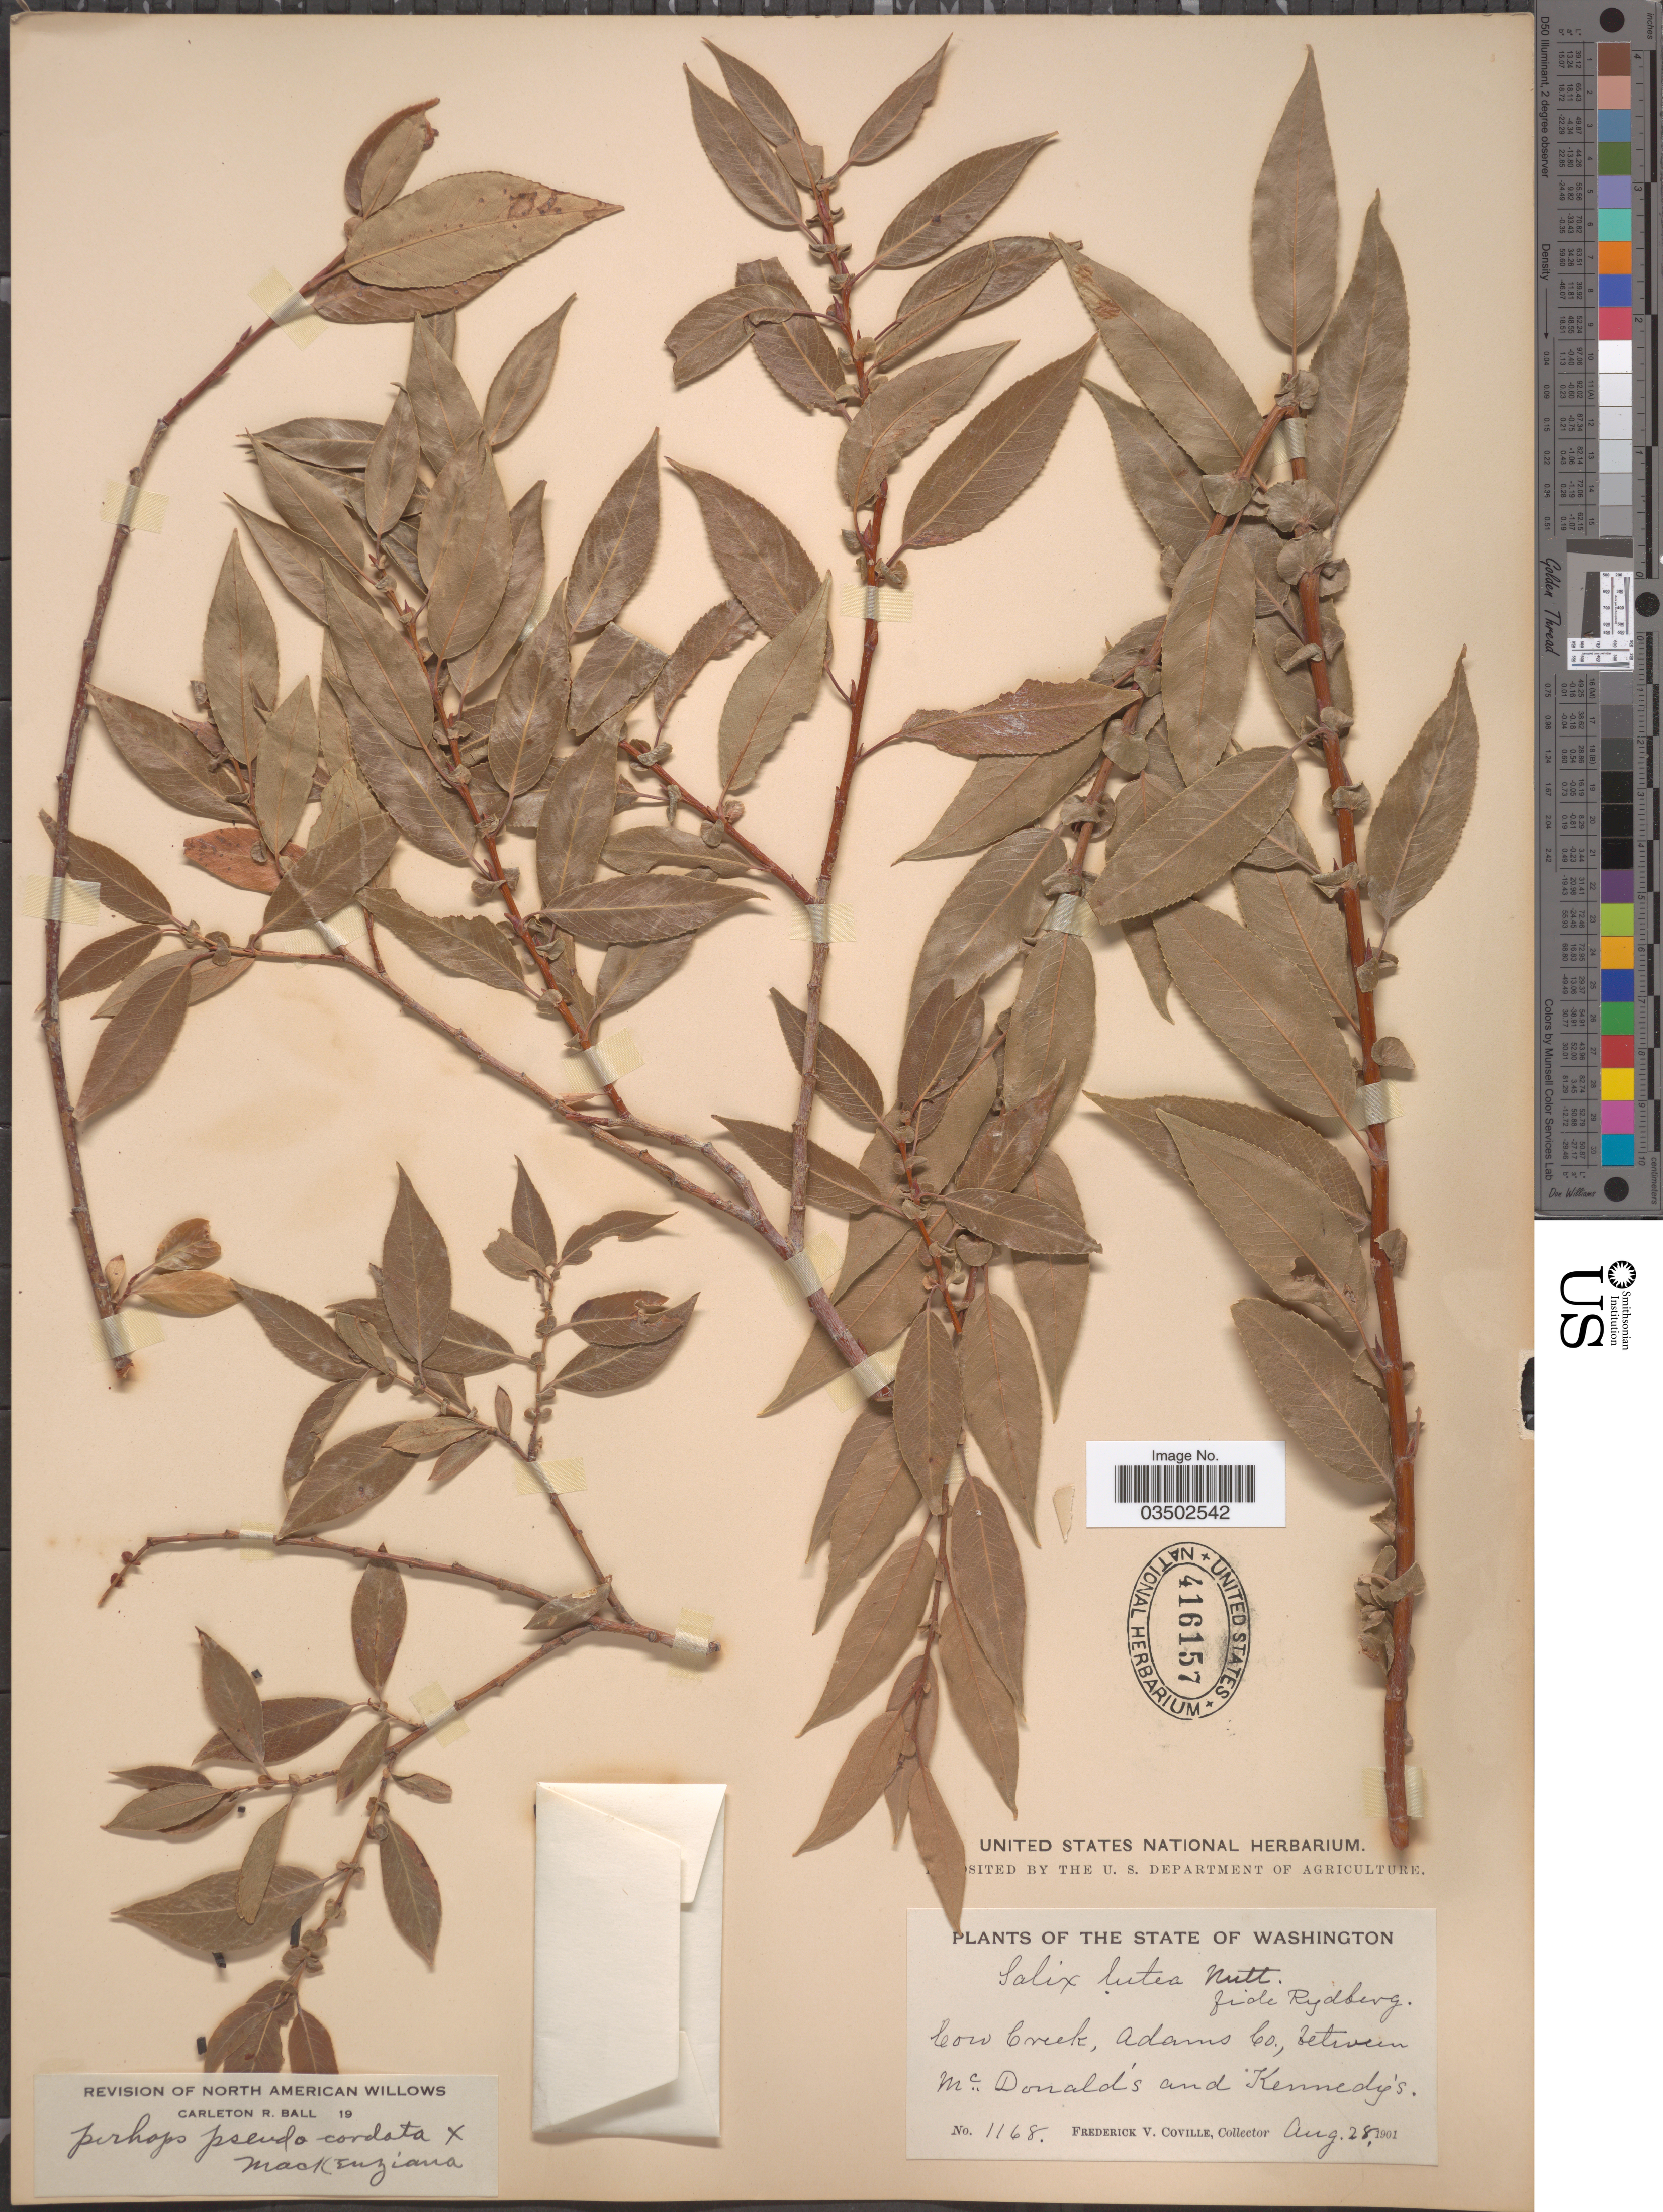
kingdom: Plantae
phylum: Tracheophyta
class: Magnoliopsida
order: Malpighiales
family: Salicaceae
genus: Salix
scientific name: Salix pseudocordata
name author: (Andersson) Andersson ex Rydb.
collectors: F. V. Coville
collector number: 1168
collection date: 1901-08-28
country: United States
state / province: Washington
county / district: Adams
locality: Cow Creek, Adams Co., between Mc Donald's and Kennedy's.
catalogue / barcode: US 416157